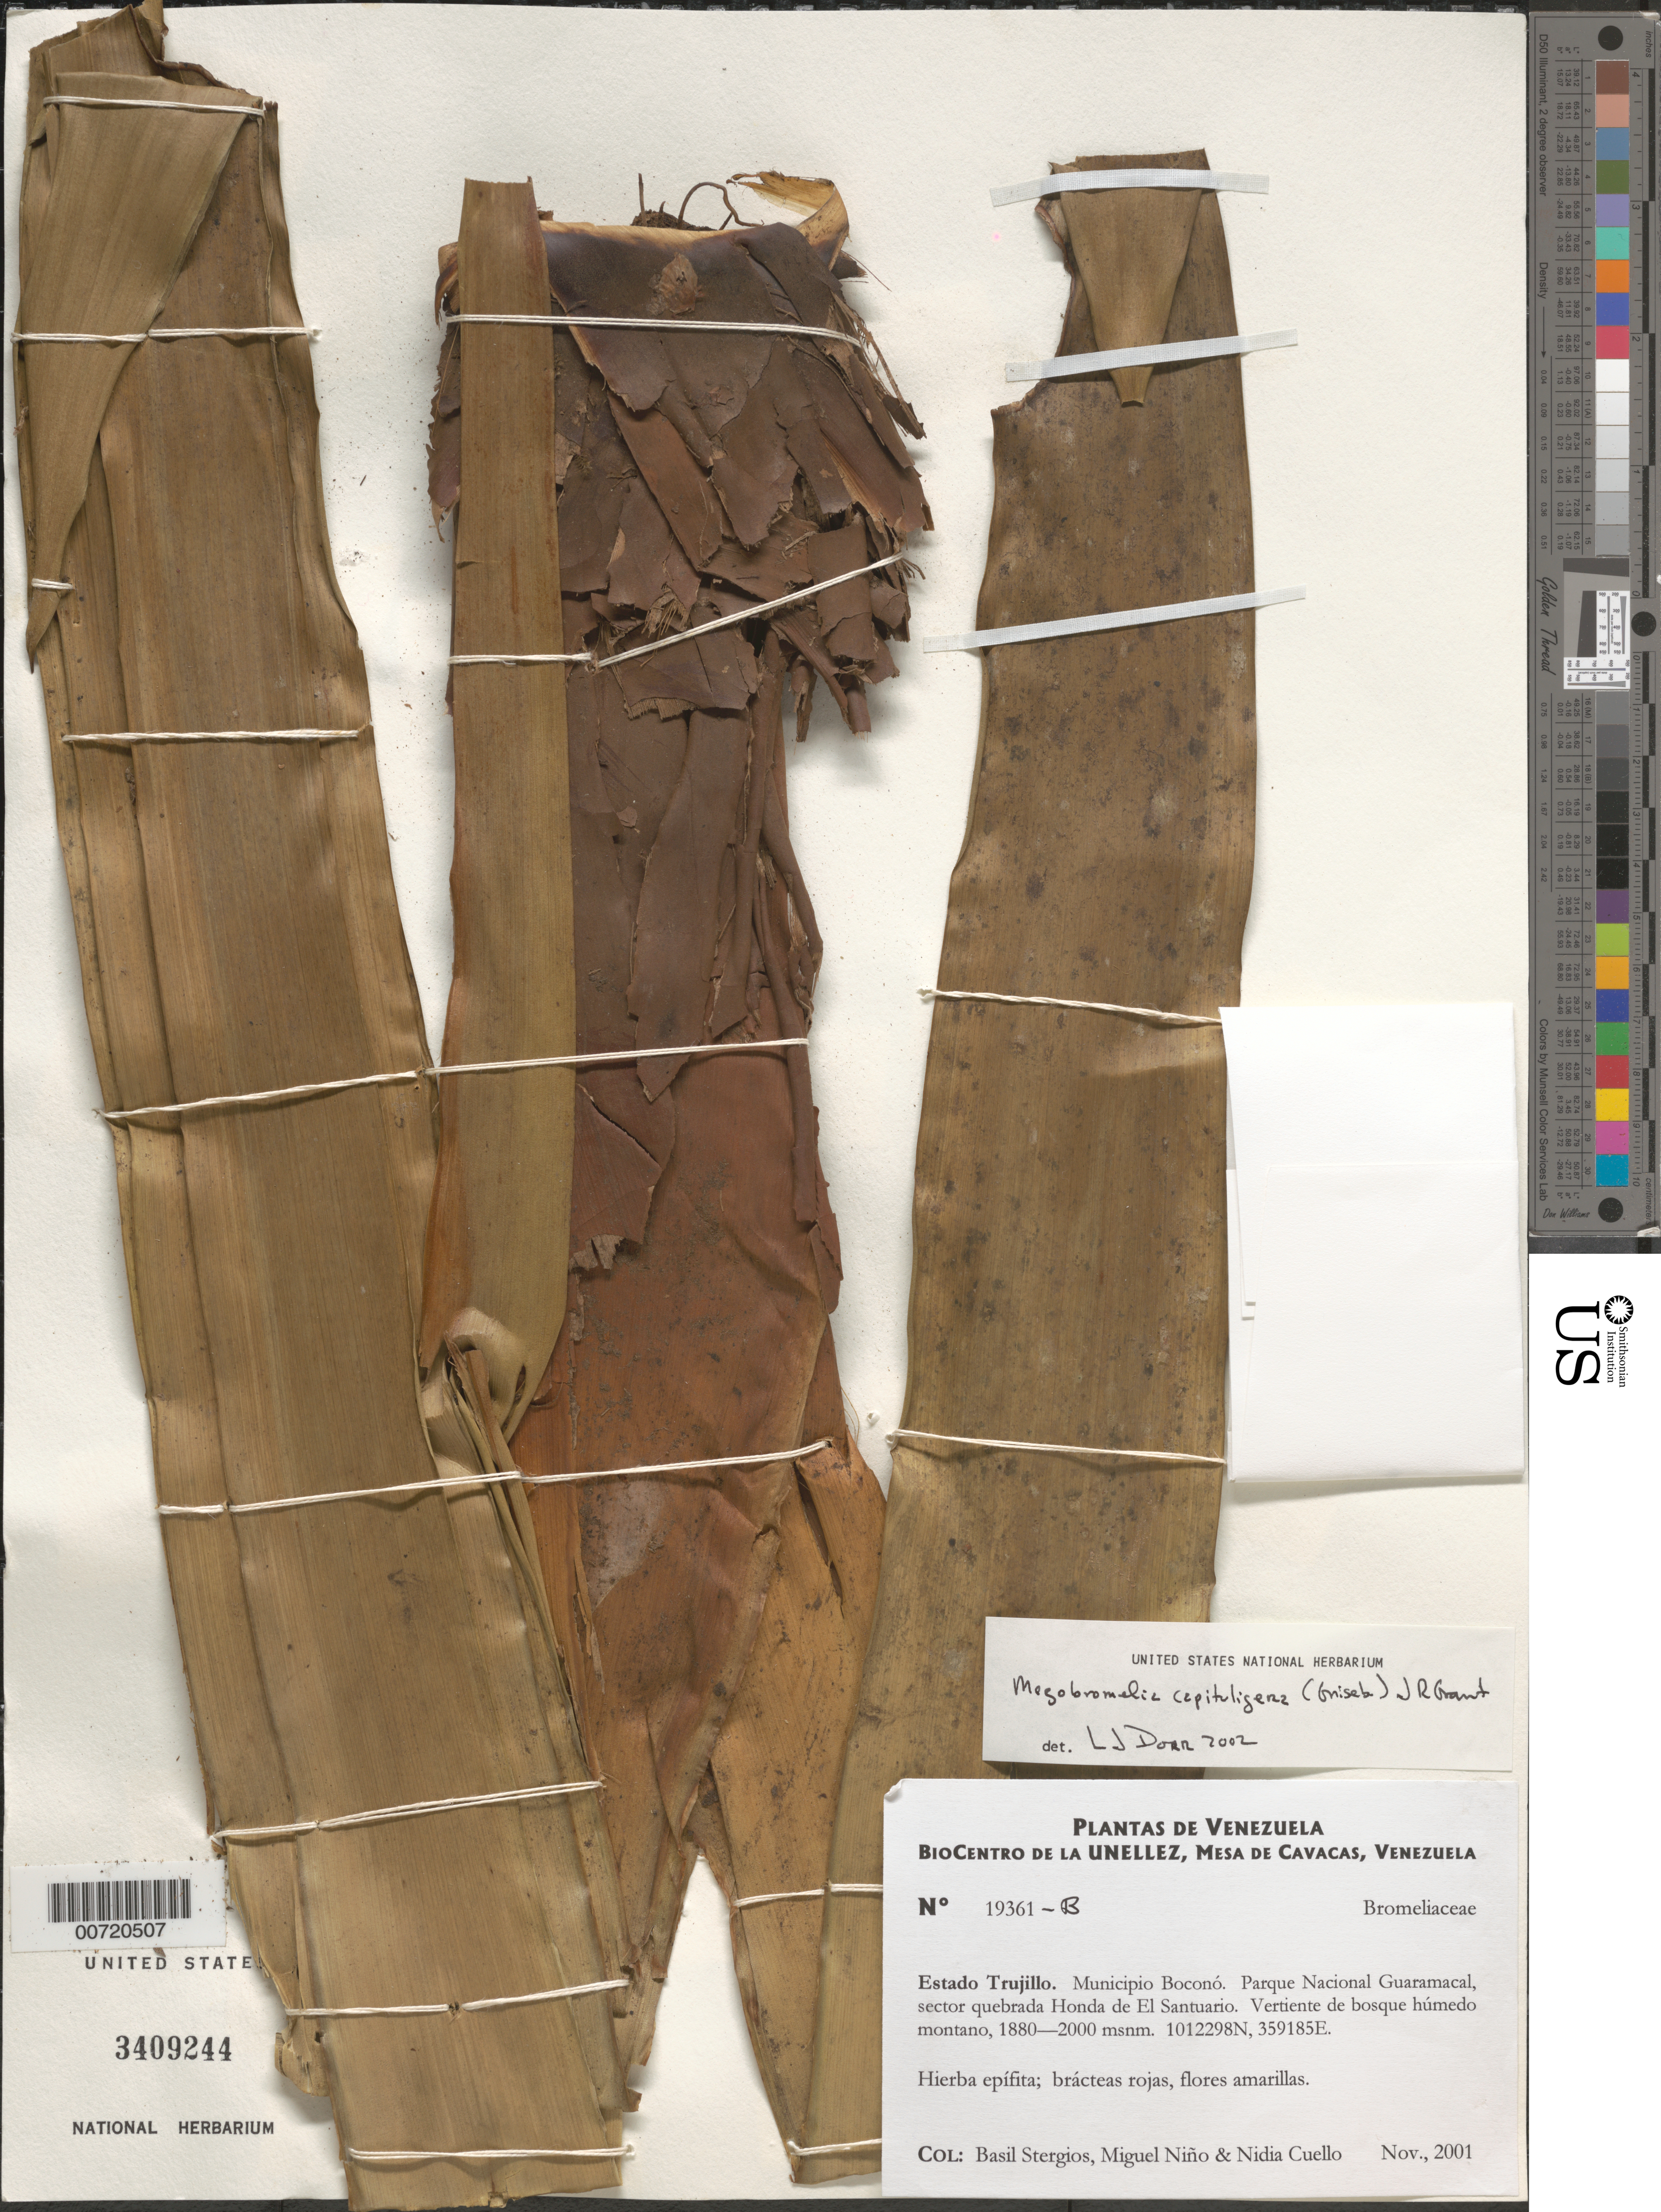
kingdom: Plantae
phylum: Tracheophyta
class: Liliopsida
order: Poales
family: Bromeliaceae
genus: Mezobromelia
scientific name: Mezobromelia capituligera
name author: (Griseb.) J.R. Grant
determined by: Dorr, L. J., (BOT), Smithsonian Institution - National Museum of Natural History (UNITED STATES)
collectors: B. G. Stergios, S. M. Niño & N. L. Cuello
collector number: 19361B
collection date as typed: Nov 2001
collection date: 2001-11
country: Venezuela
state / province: Trujillo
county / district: Boconó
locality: Parque Nacional Guaramacal. Sector quebrada Honda de El Santuario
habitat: Vertiente de bosque húmedo montano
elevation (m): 1880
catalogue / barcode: US 3409244